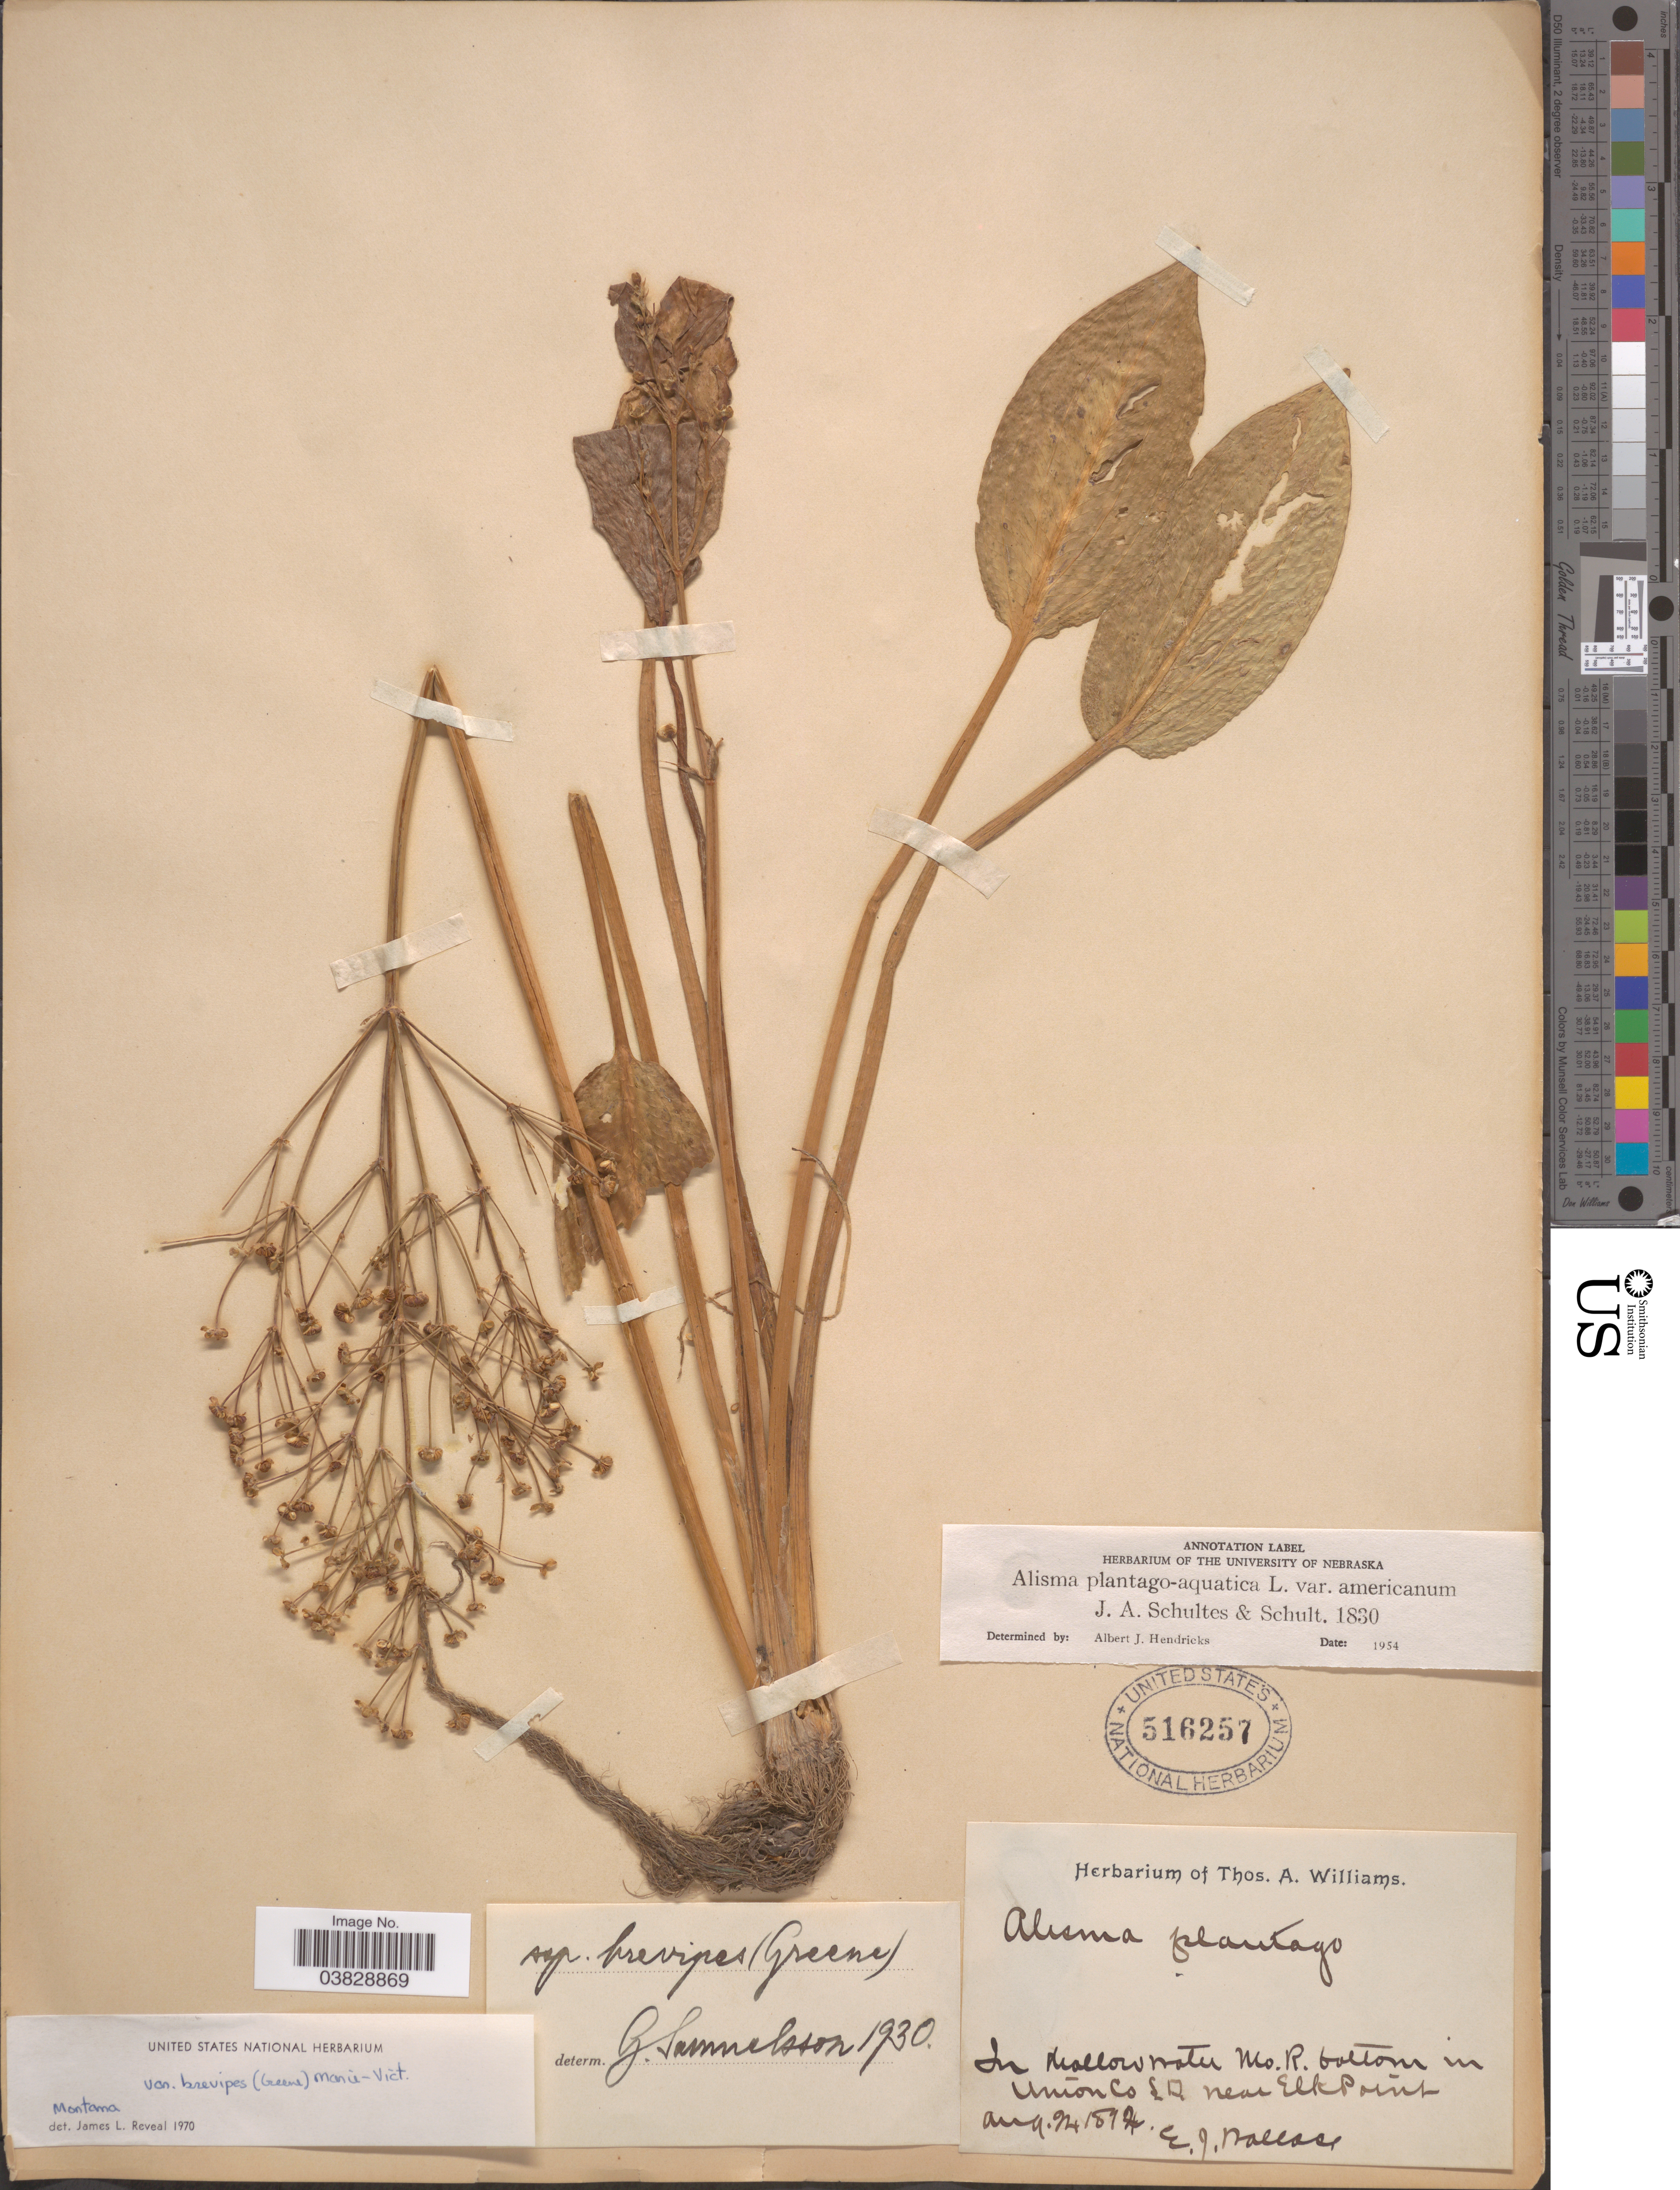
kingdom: Plantae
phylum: Tracheophyta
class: Liliopsida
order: Alismatales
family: Alismataceae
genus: Alisma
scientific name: Alisma plantago-aquatica var. americanum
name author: L.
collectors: E. J. Wallace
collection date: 1894-08-24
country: United States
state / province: Missouri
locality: In shallow water Mo. R. bottom in Union Co. near Elk Point.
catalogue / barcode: US 516257